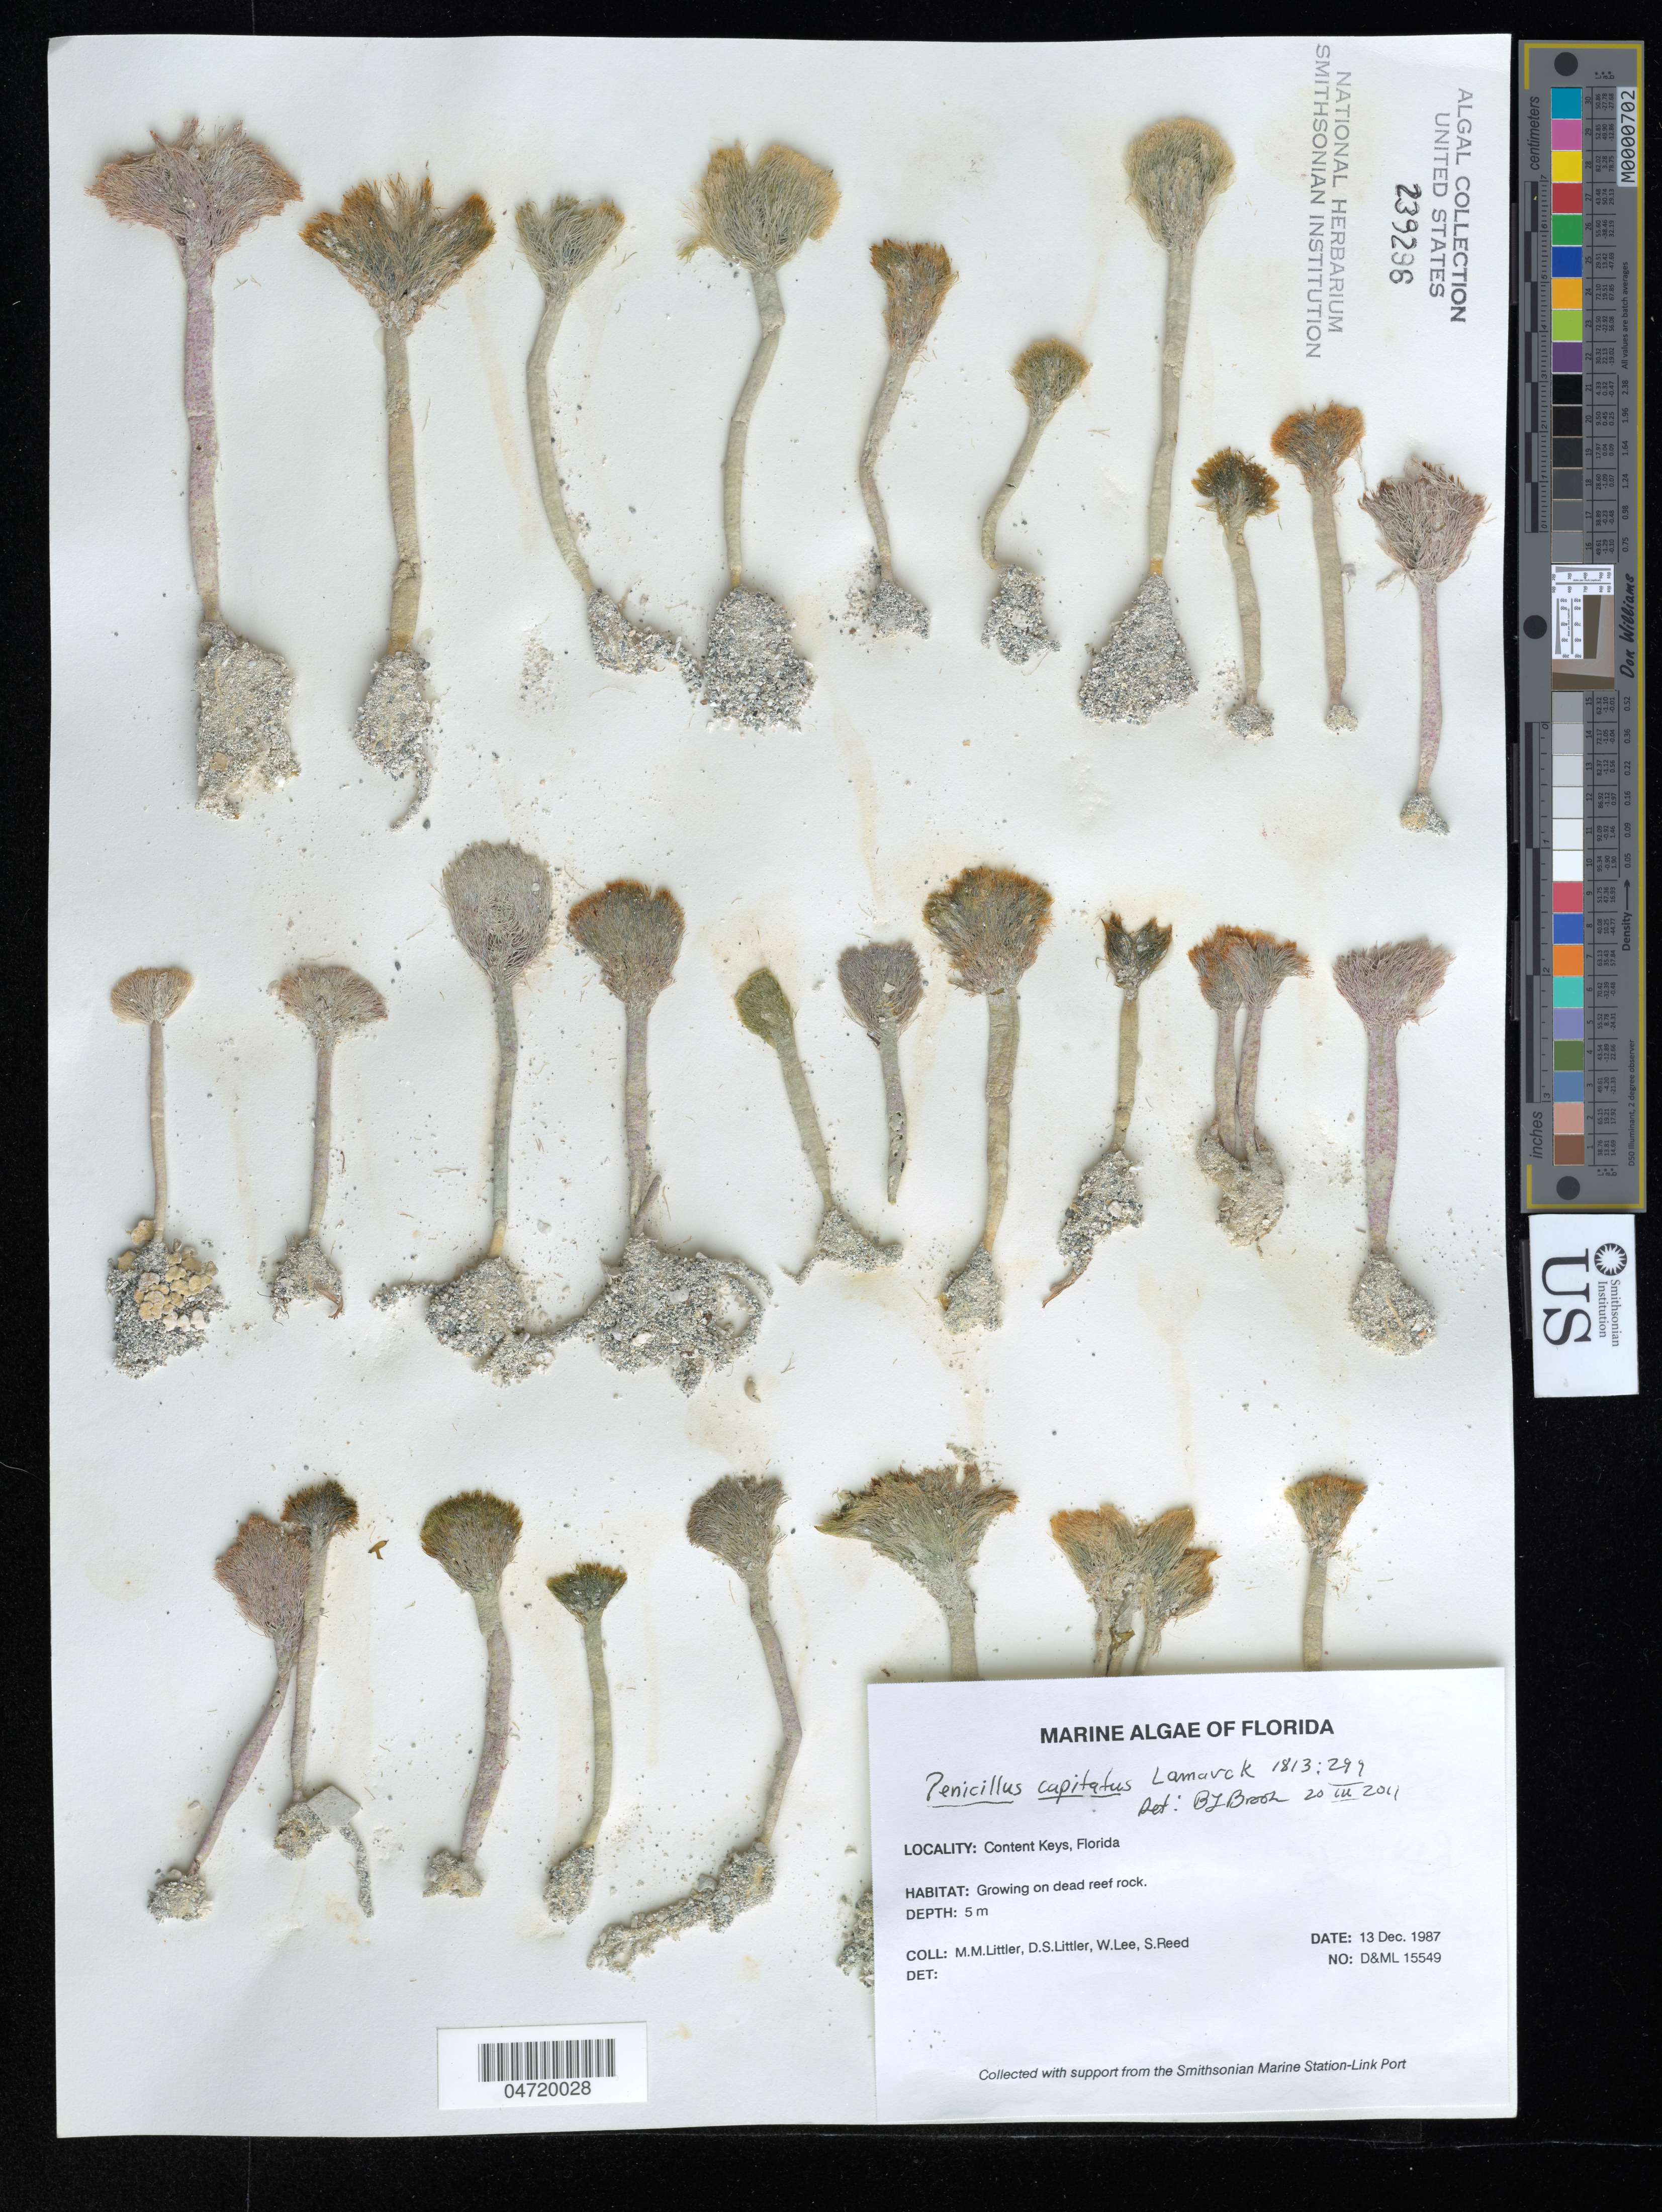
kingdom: Plantae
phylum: Chlorophyta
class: Ulvophyceae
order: Bryopsidales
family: Udoteaceae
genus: Penicillus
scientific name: Penicillus capitatus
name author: Lam.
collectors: M. M. Littler, D. S. Littler, W. Lee & S. Reed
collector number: D&ML 15549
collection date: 1987-12-13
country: United States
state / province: Florida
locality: Content Keys.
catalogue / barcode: US 239296